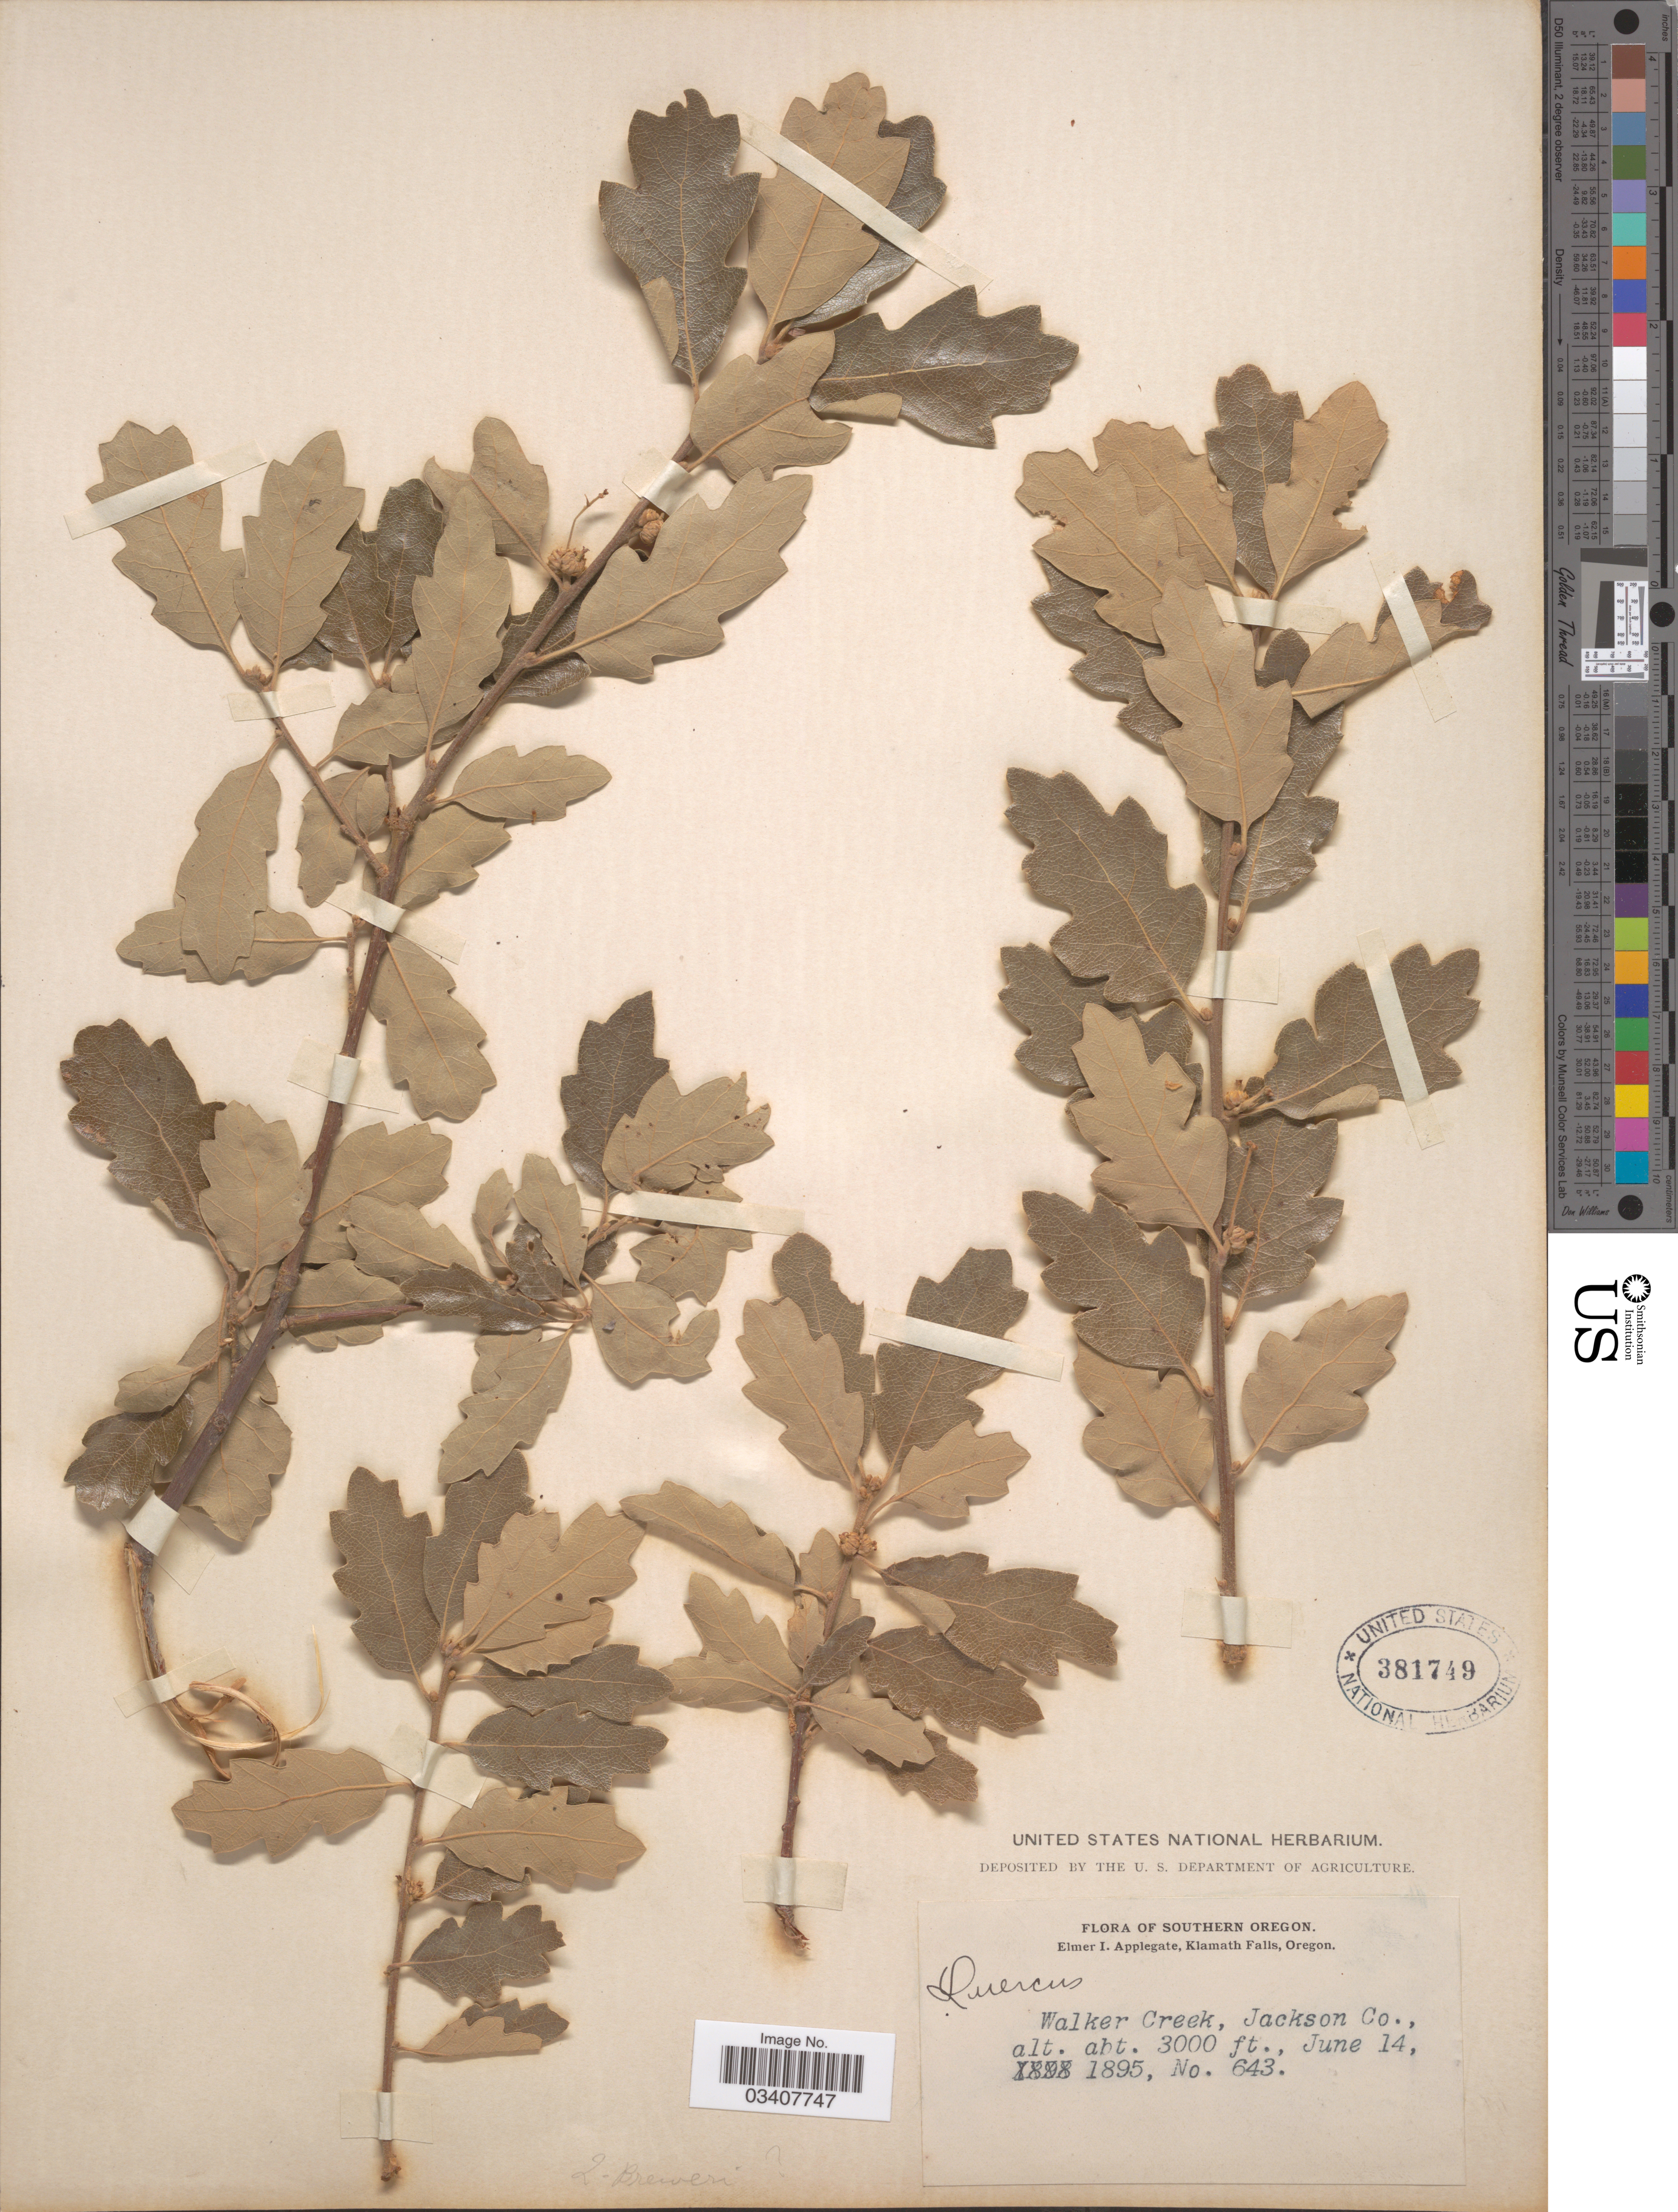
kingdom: Plantae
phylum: Tracheophyta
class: Magnoliopsida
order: Fagales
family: Fagaceae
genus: Quercus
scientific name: Quercus oerstediana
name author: R. Br.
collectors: E. I. Applegate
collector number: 643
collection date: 1895-06-14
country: United States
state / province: Oregon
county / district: Jackson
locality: Southern Oregon. Walker Creek, Jackson Co.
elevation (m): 914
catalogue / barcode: US 381749